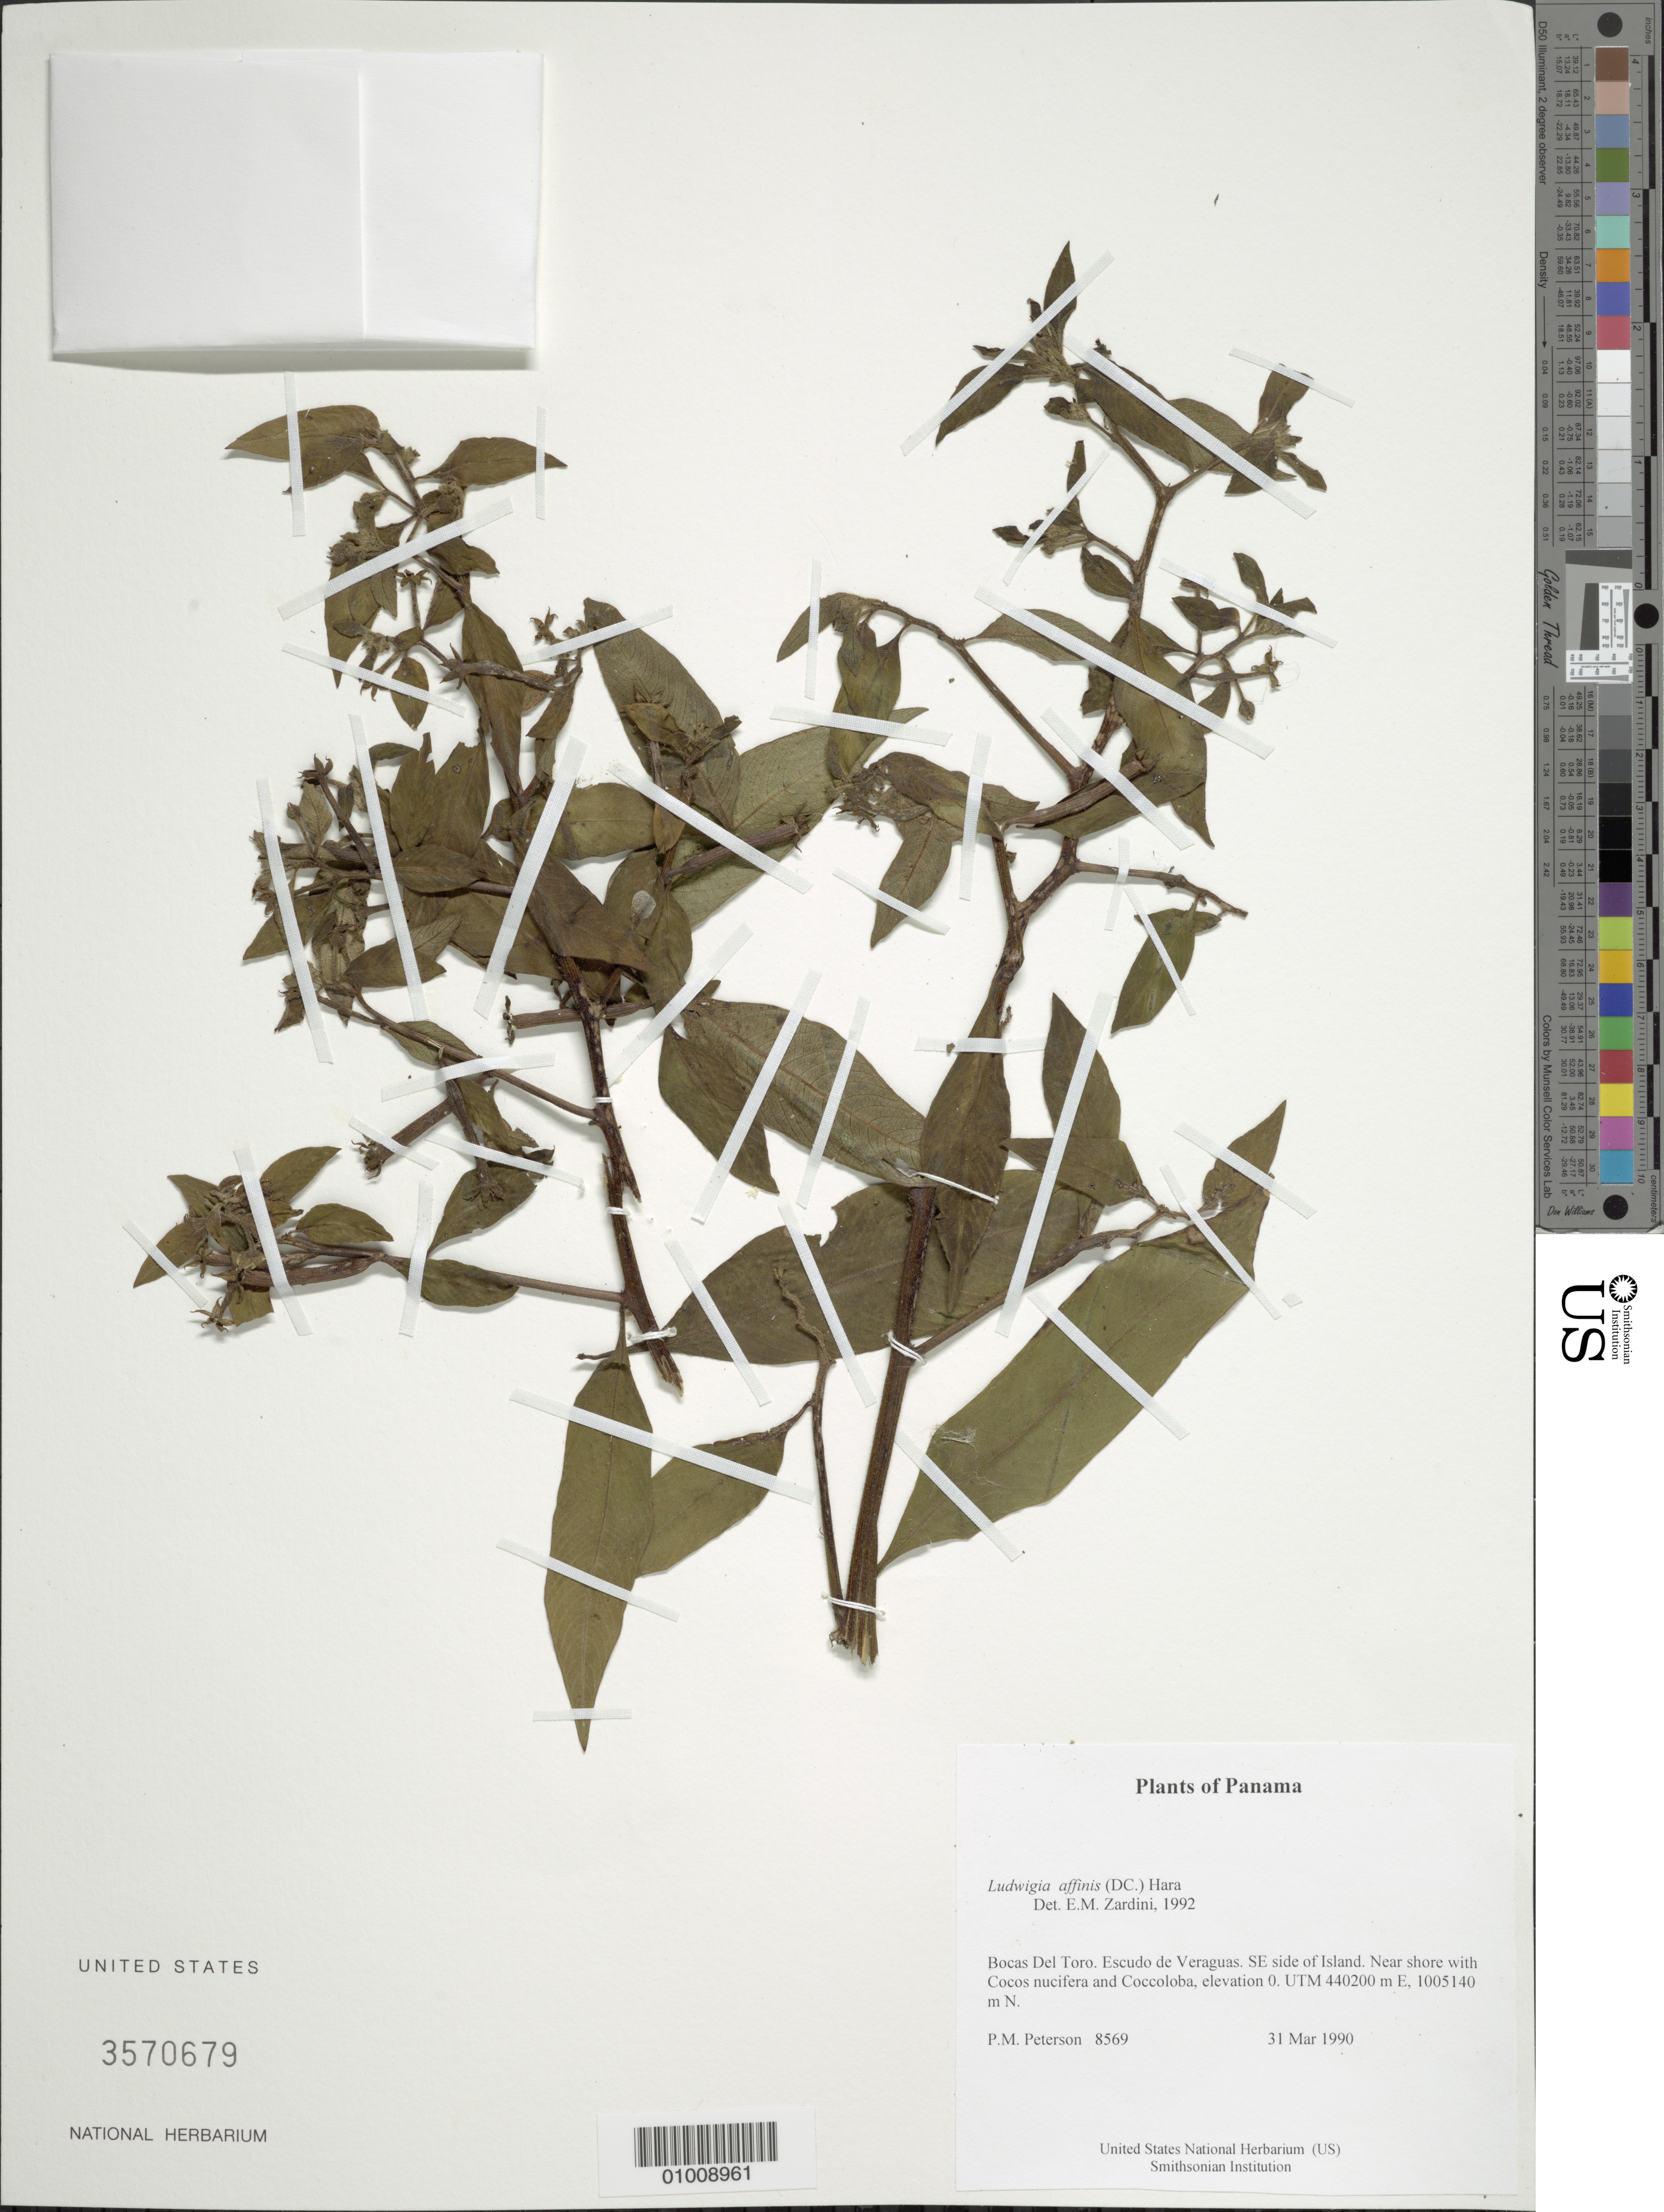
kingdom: Plantae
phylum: Tracheophyta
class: Magnoliopsida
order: Myrtales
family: Onagraceae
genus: Ludwigia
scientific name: Ludwigia affinis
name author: (DC.) H. Hara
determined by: Zardini, E. M.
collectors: P. M. Peterson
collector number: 08569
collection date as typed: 31 Mar 1990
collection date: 1990-03-31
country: Panama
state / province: Bocas del Toro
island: Escudo de Veraguas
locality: SE side of Island.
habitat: Near shore with Cocos nucifera and Coccoloba, elevation 0. UTM 440200 m E, 1005140 m N.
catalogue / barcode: US 3570679